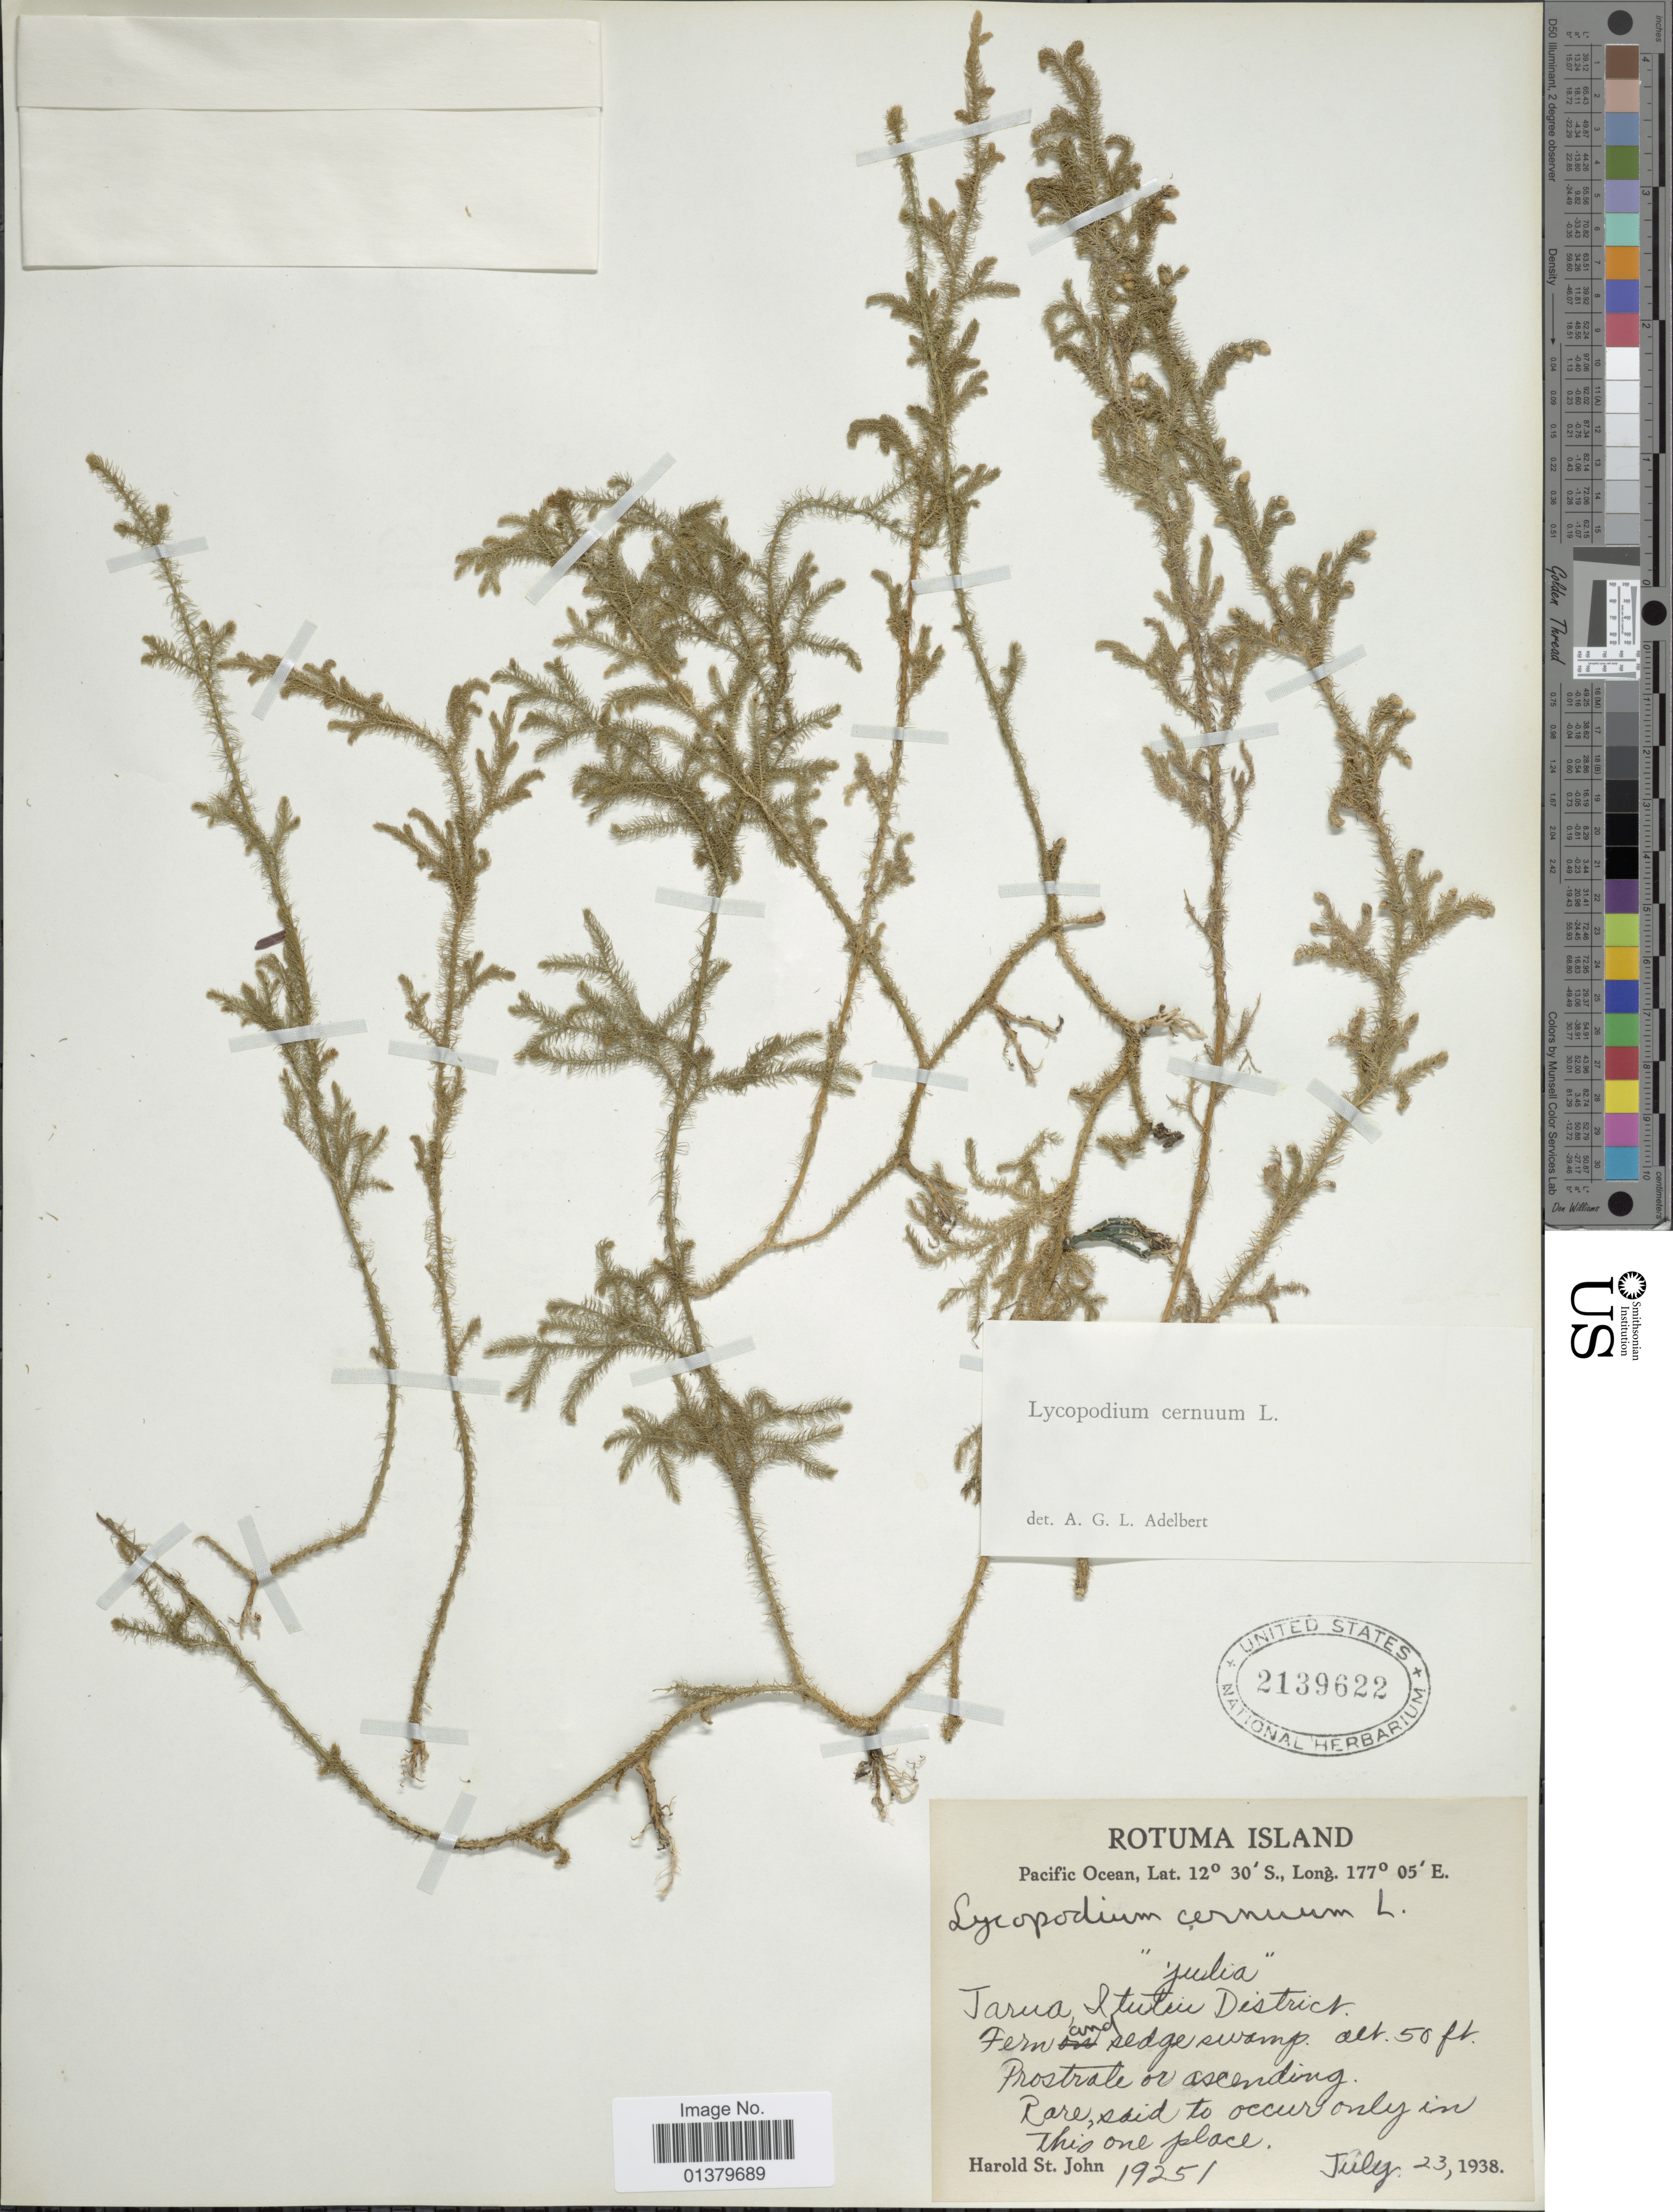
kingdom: Plantae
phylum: Tracheophyta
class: Lycopodiopsida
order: Lycopodiales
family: Lycopodiaceae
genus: Palhinhaea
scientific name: Palhinhaea cernua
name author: (L.) Vasc. & Franco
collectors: H. St. John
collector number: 19251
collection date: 1938-07-23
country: Fiji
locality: Rotuma island, Pacific Ocean, 'Julia', Tarna [illegible text] District[interpreted]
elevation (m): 15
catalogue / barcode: US 2139622